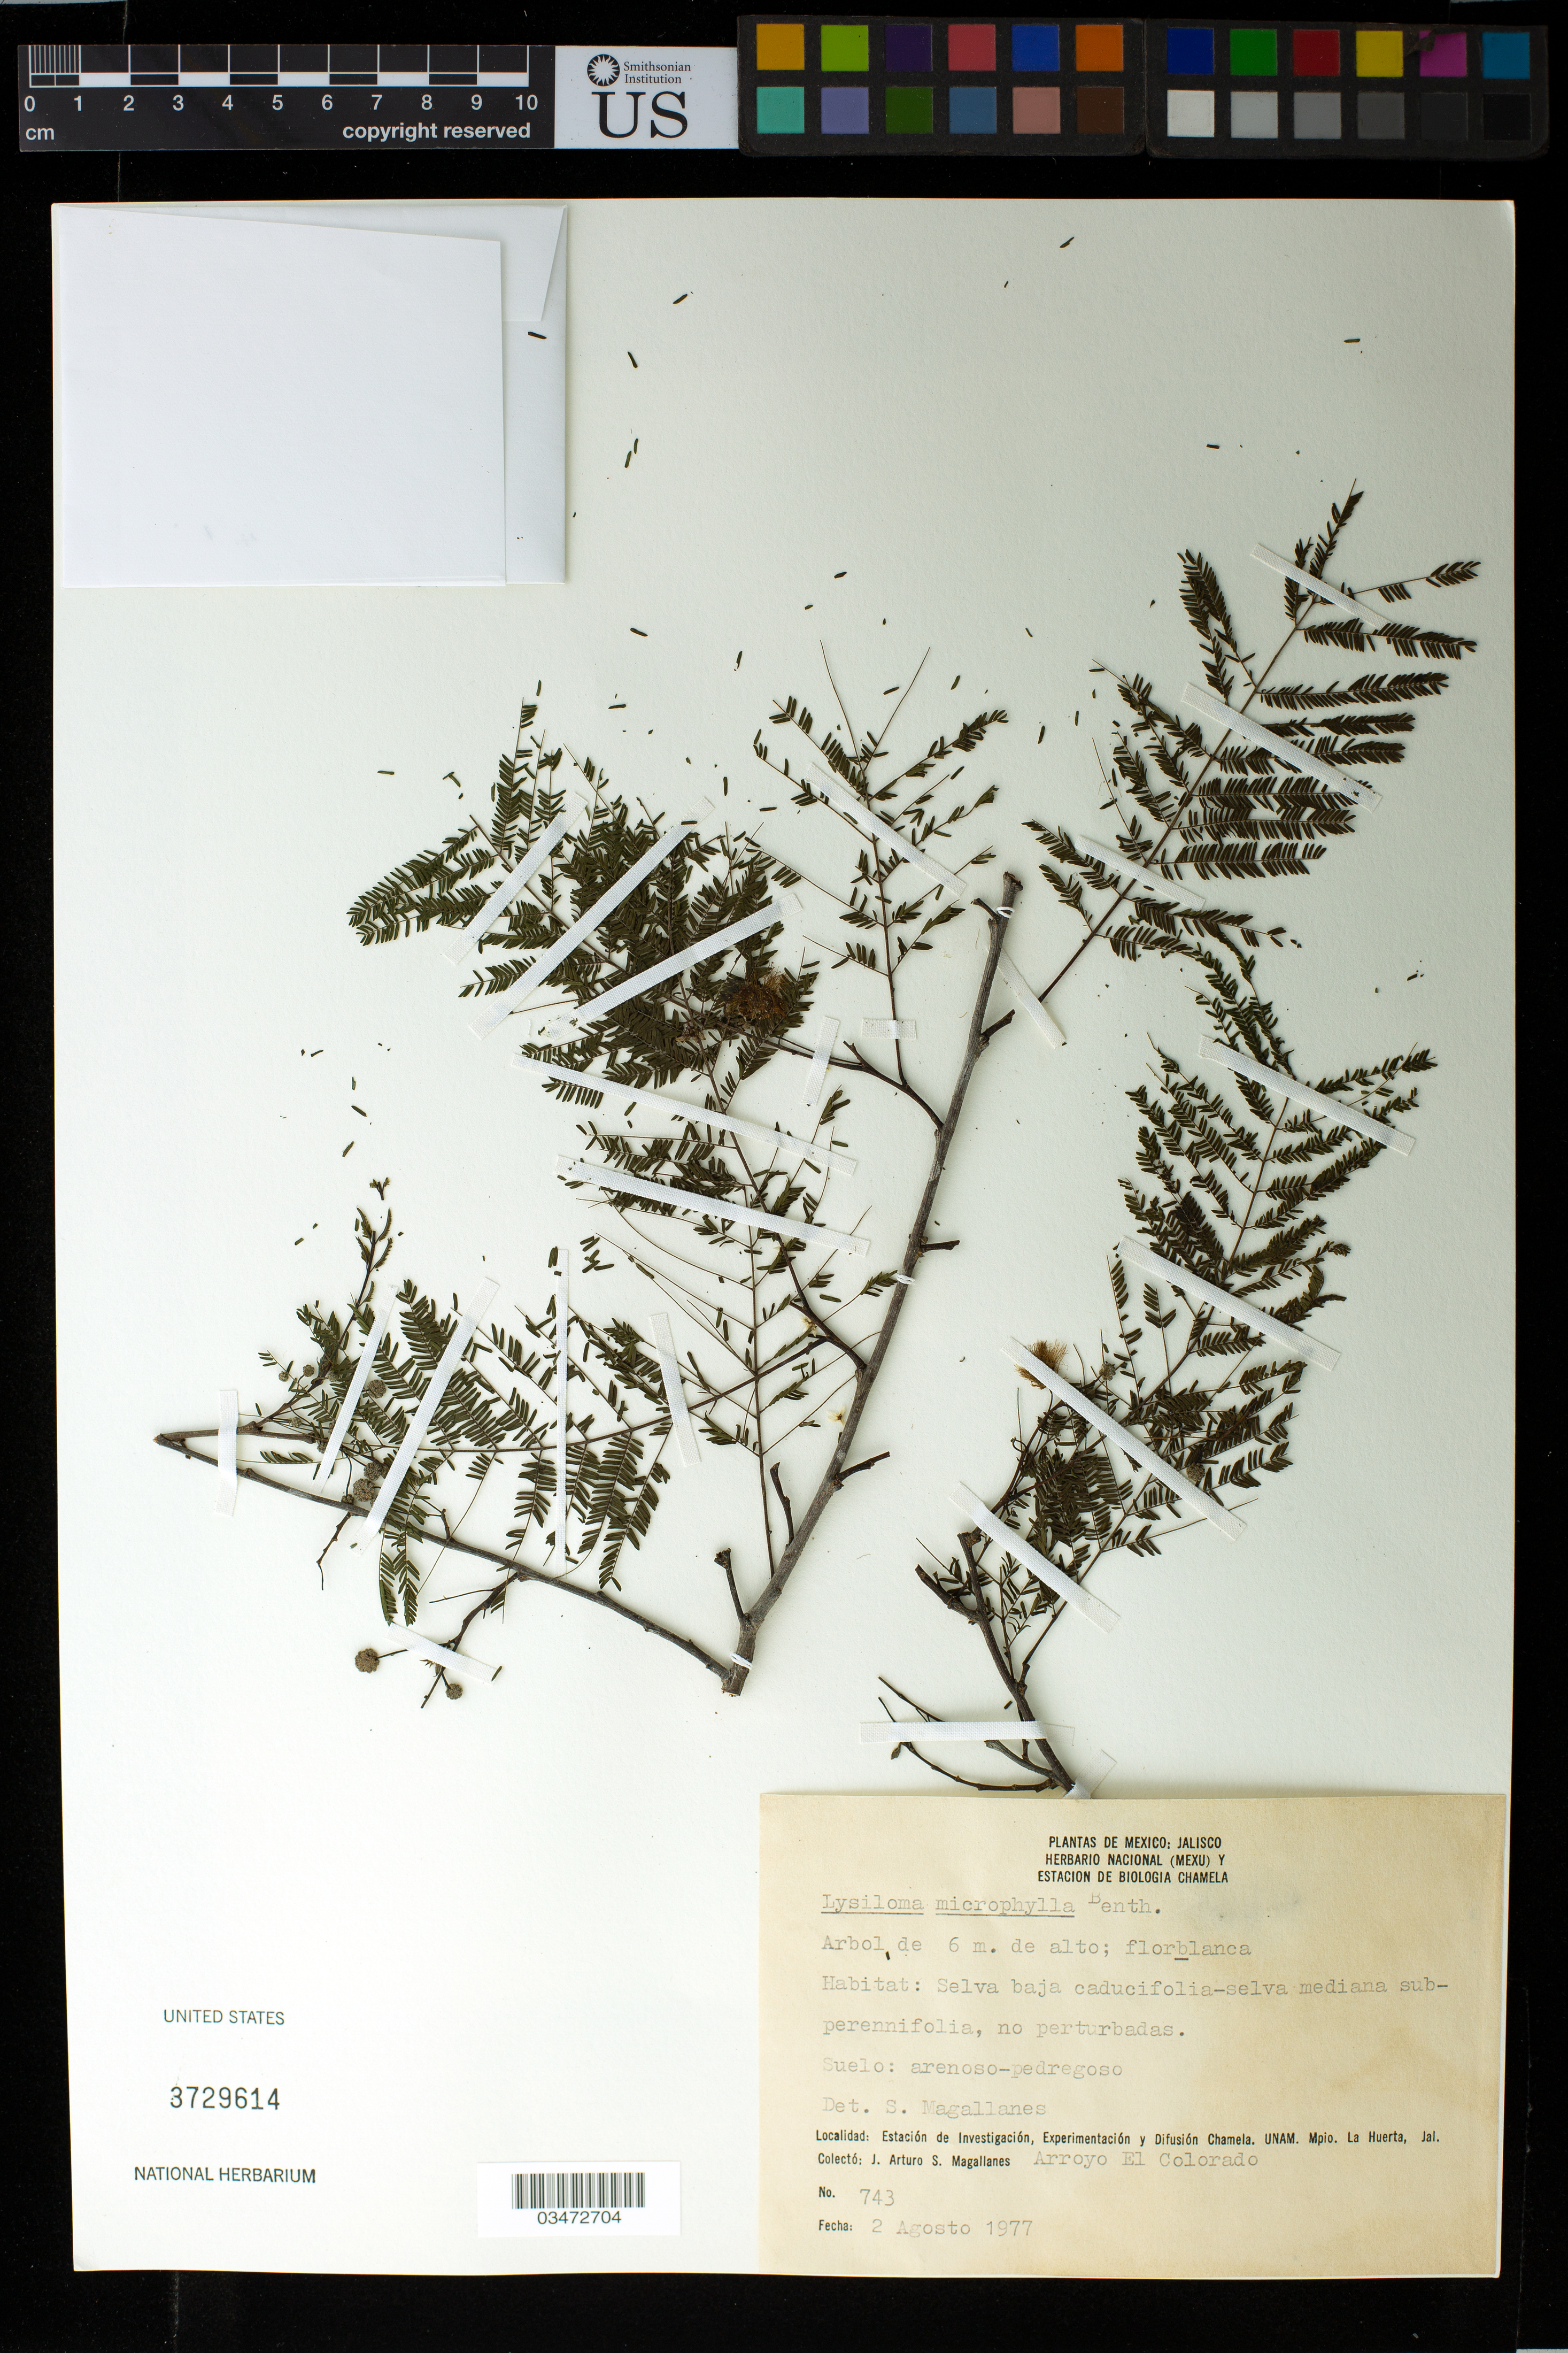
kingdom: Plantae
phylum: Tracheophyta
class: Magnoliopsida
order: Fabales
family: Fabaceae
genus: Lysiloma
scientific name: Lysiloma microphyllum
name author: Benth.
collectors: J. Magallanes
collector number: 743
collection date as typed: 2 Aug 1977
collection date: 1977-08-02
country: Mexico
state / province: Jalisco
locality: Arbol de 6m. de alto; florblanca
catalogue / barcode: US 3729614